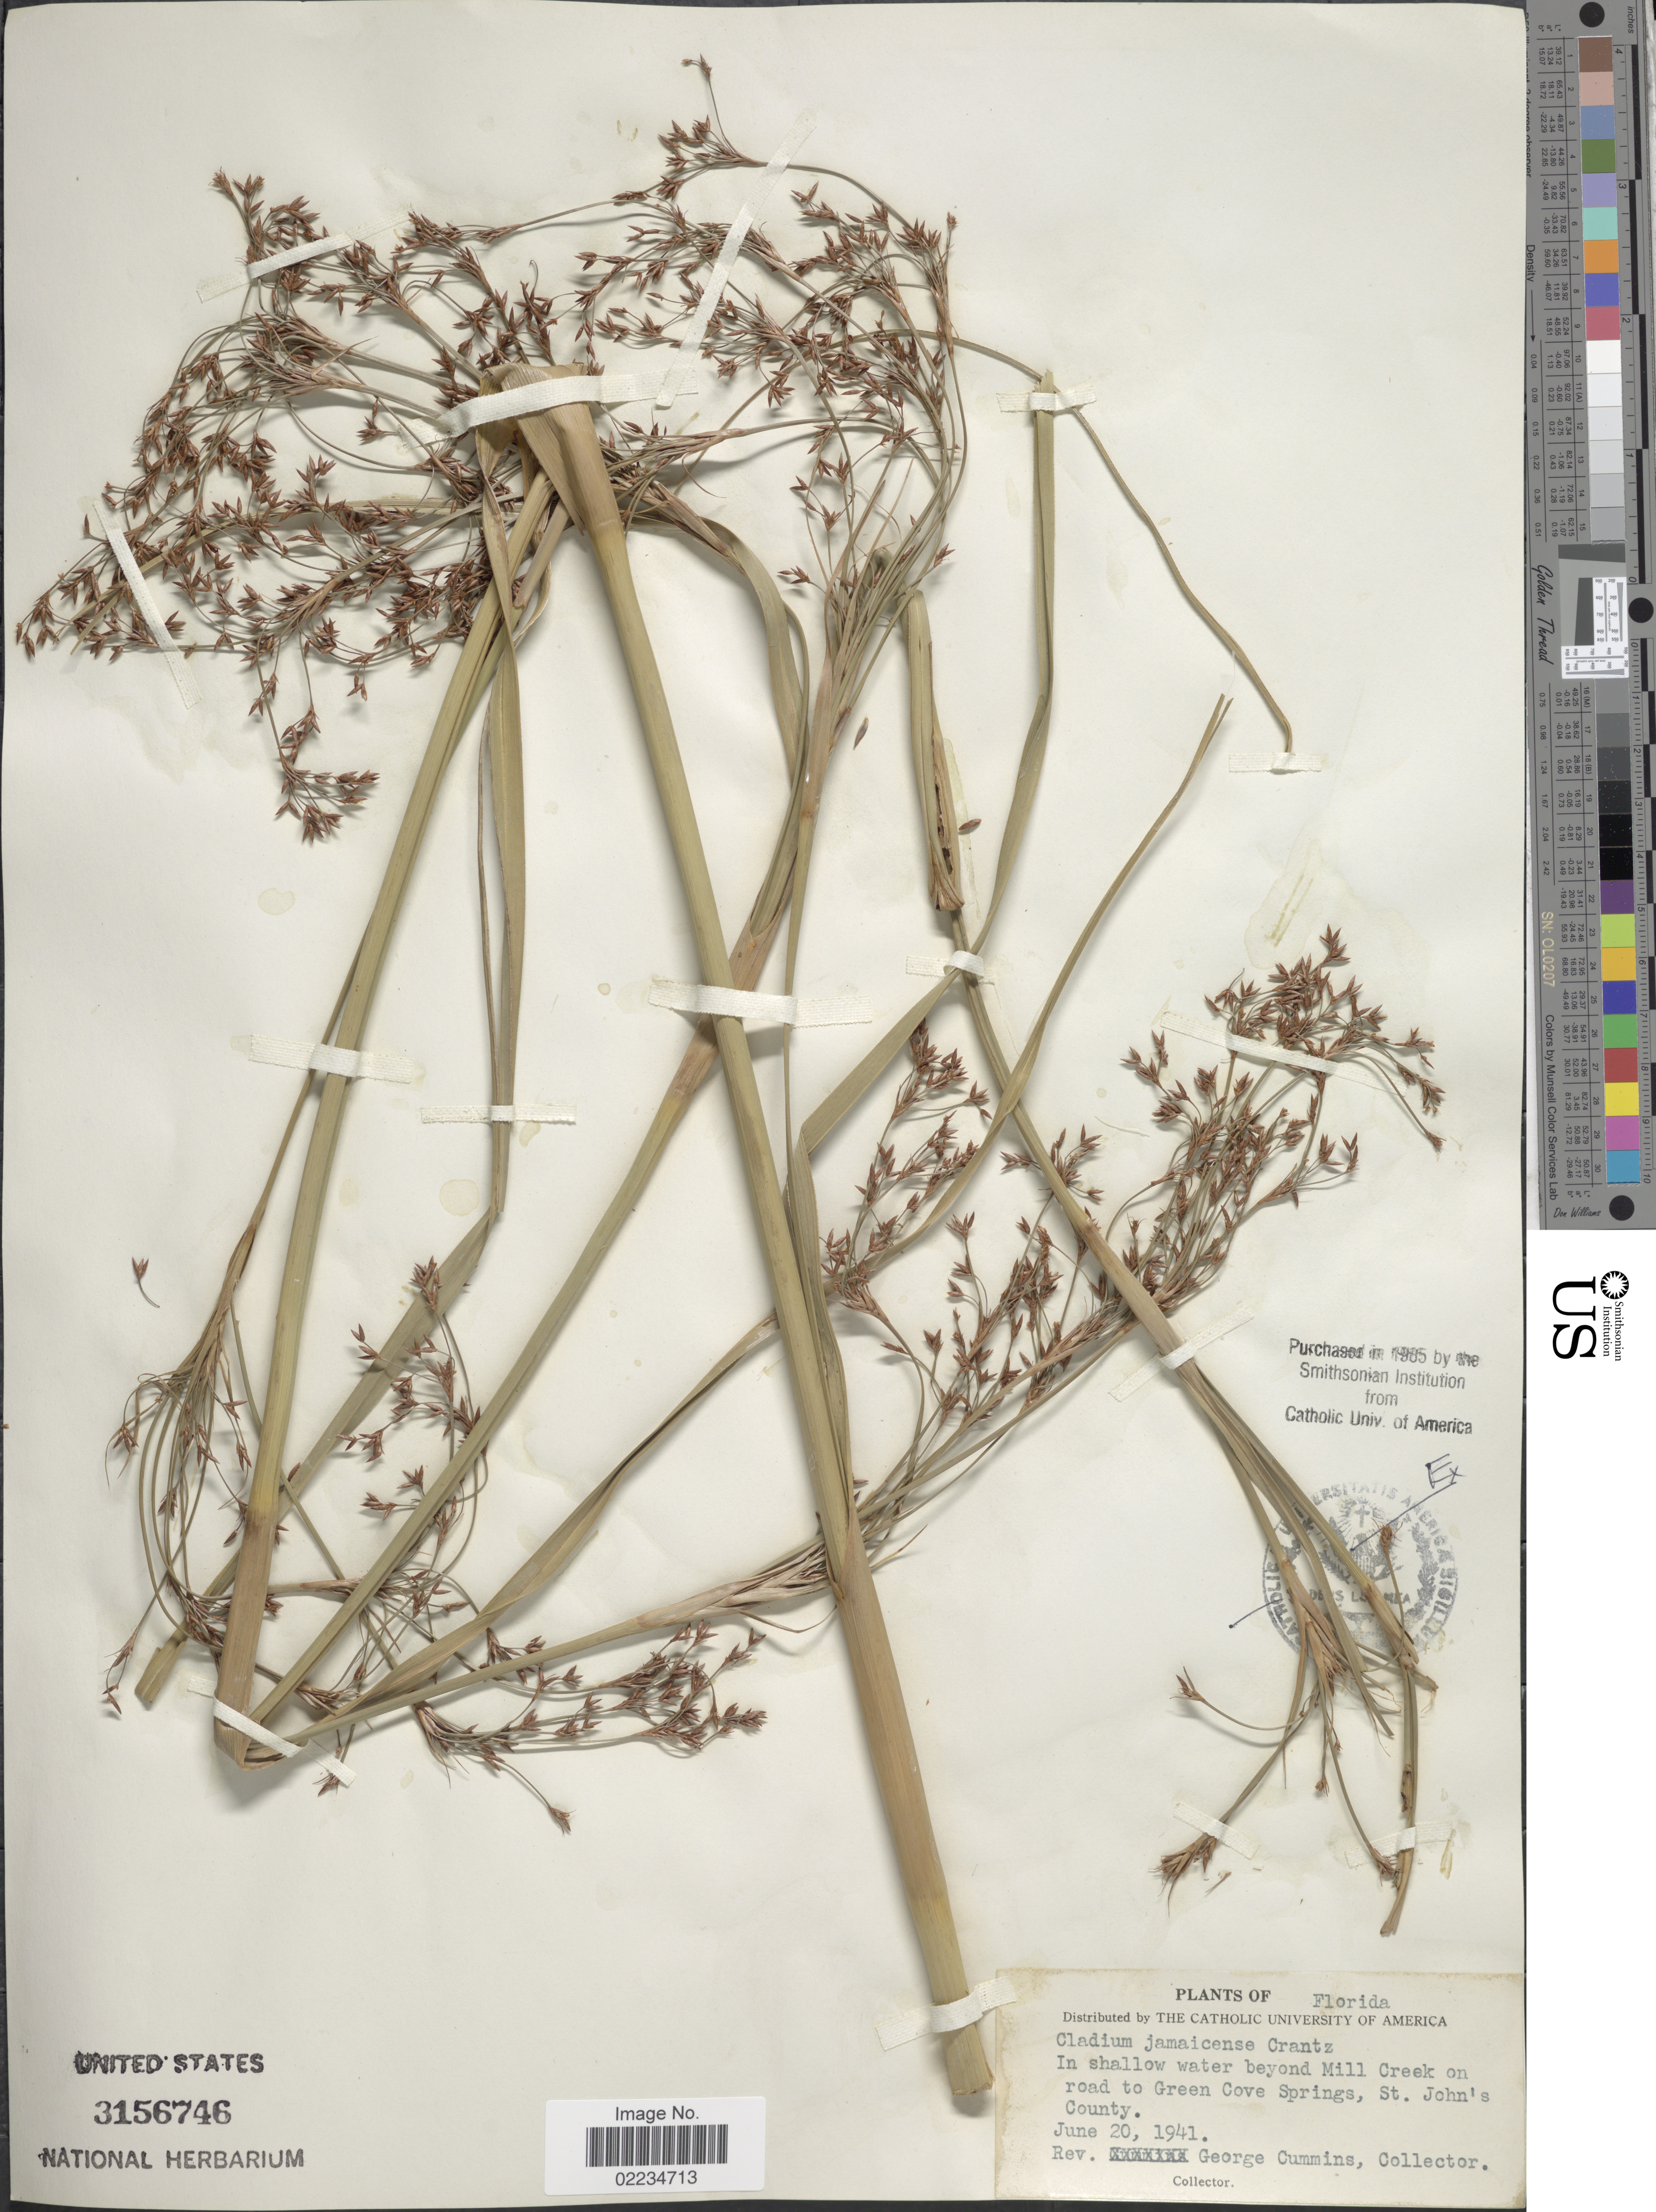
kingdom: Plantae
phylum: Tracheophyta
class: Liliopsida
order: Poales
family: Cyperaceae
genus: Cladium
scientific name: Cladium jamaicense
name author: Crantz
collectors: G. Cummins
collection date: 1941-06-20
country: United States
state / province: Florida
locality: In shallow water beyond Mill Creek on road to Green Cove Springs, St. John's County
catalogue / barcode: US 3156746